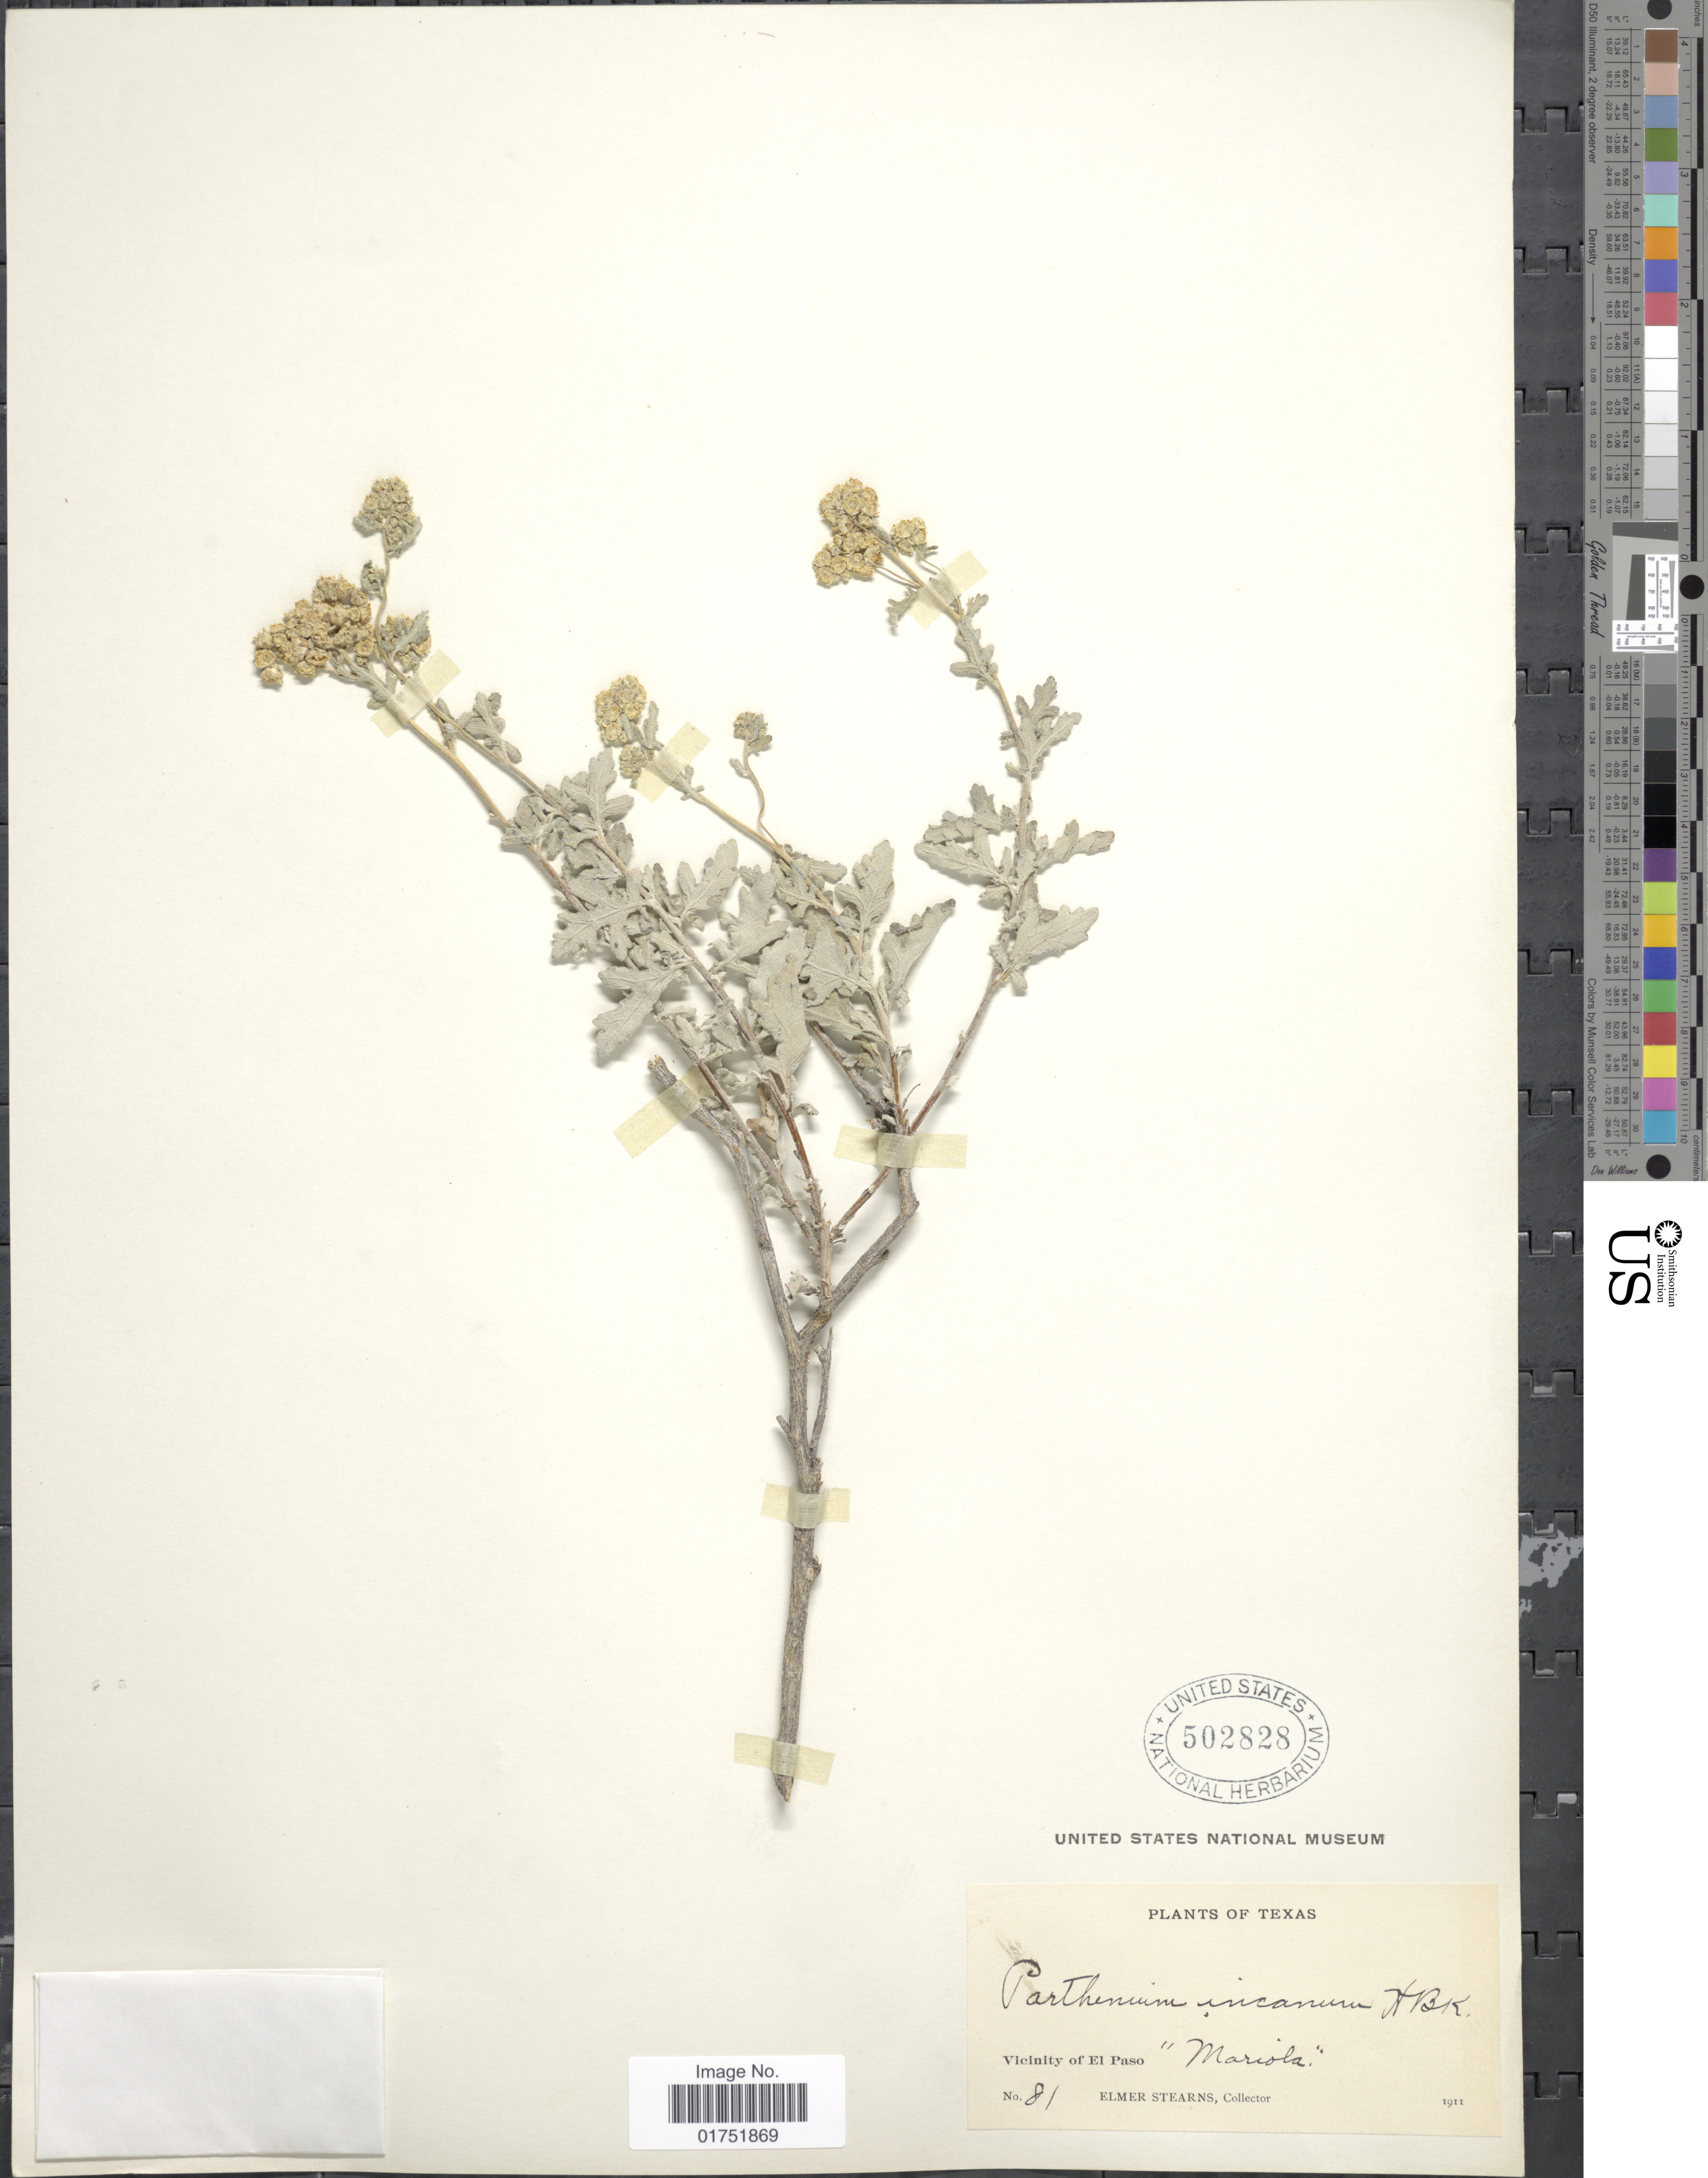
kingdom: Plantae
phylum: Tracheophyta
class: Magnoliopsida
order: Asterales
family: Asteraceae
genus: Parthenium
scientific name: Parthenium incanum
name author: Kunth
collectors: E. Stearns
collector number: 81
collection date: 1911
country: United States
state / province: Texas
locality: Vicinity of El Paso, Mariola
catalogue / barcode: US 502828